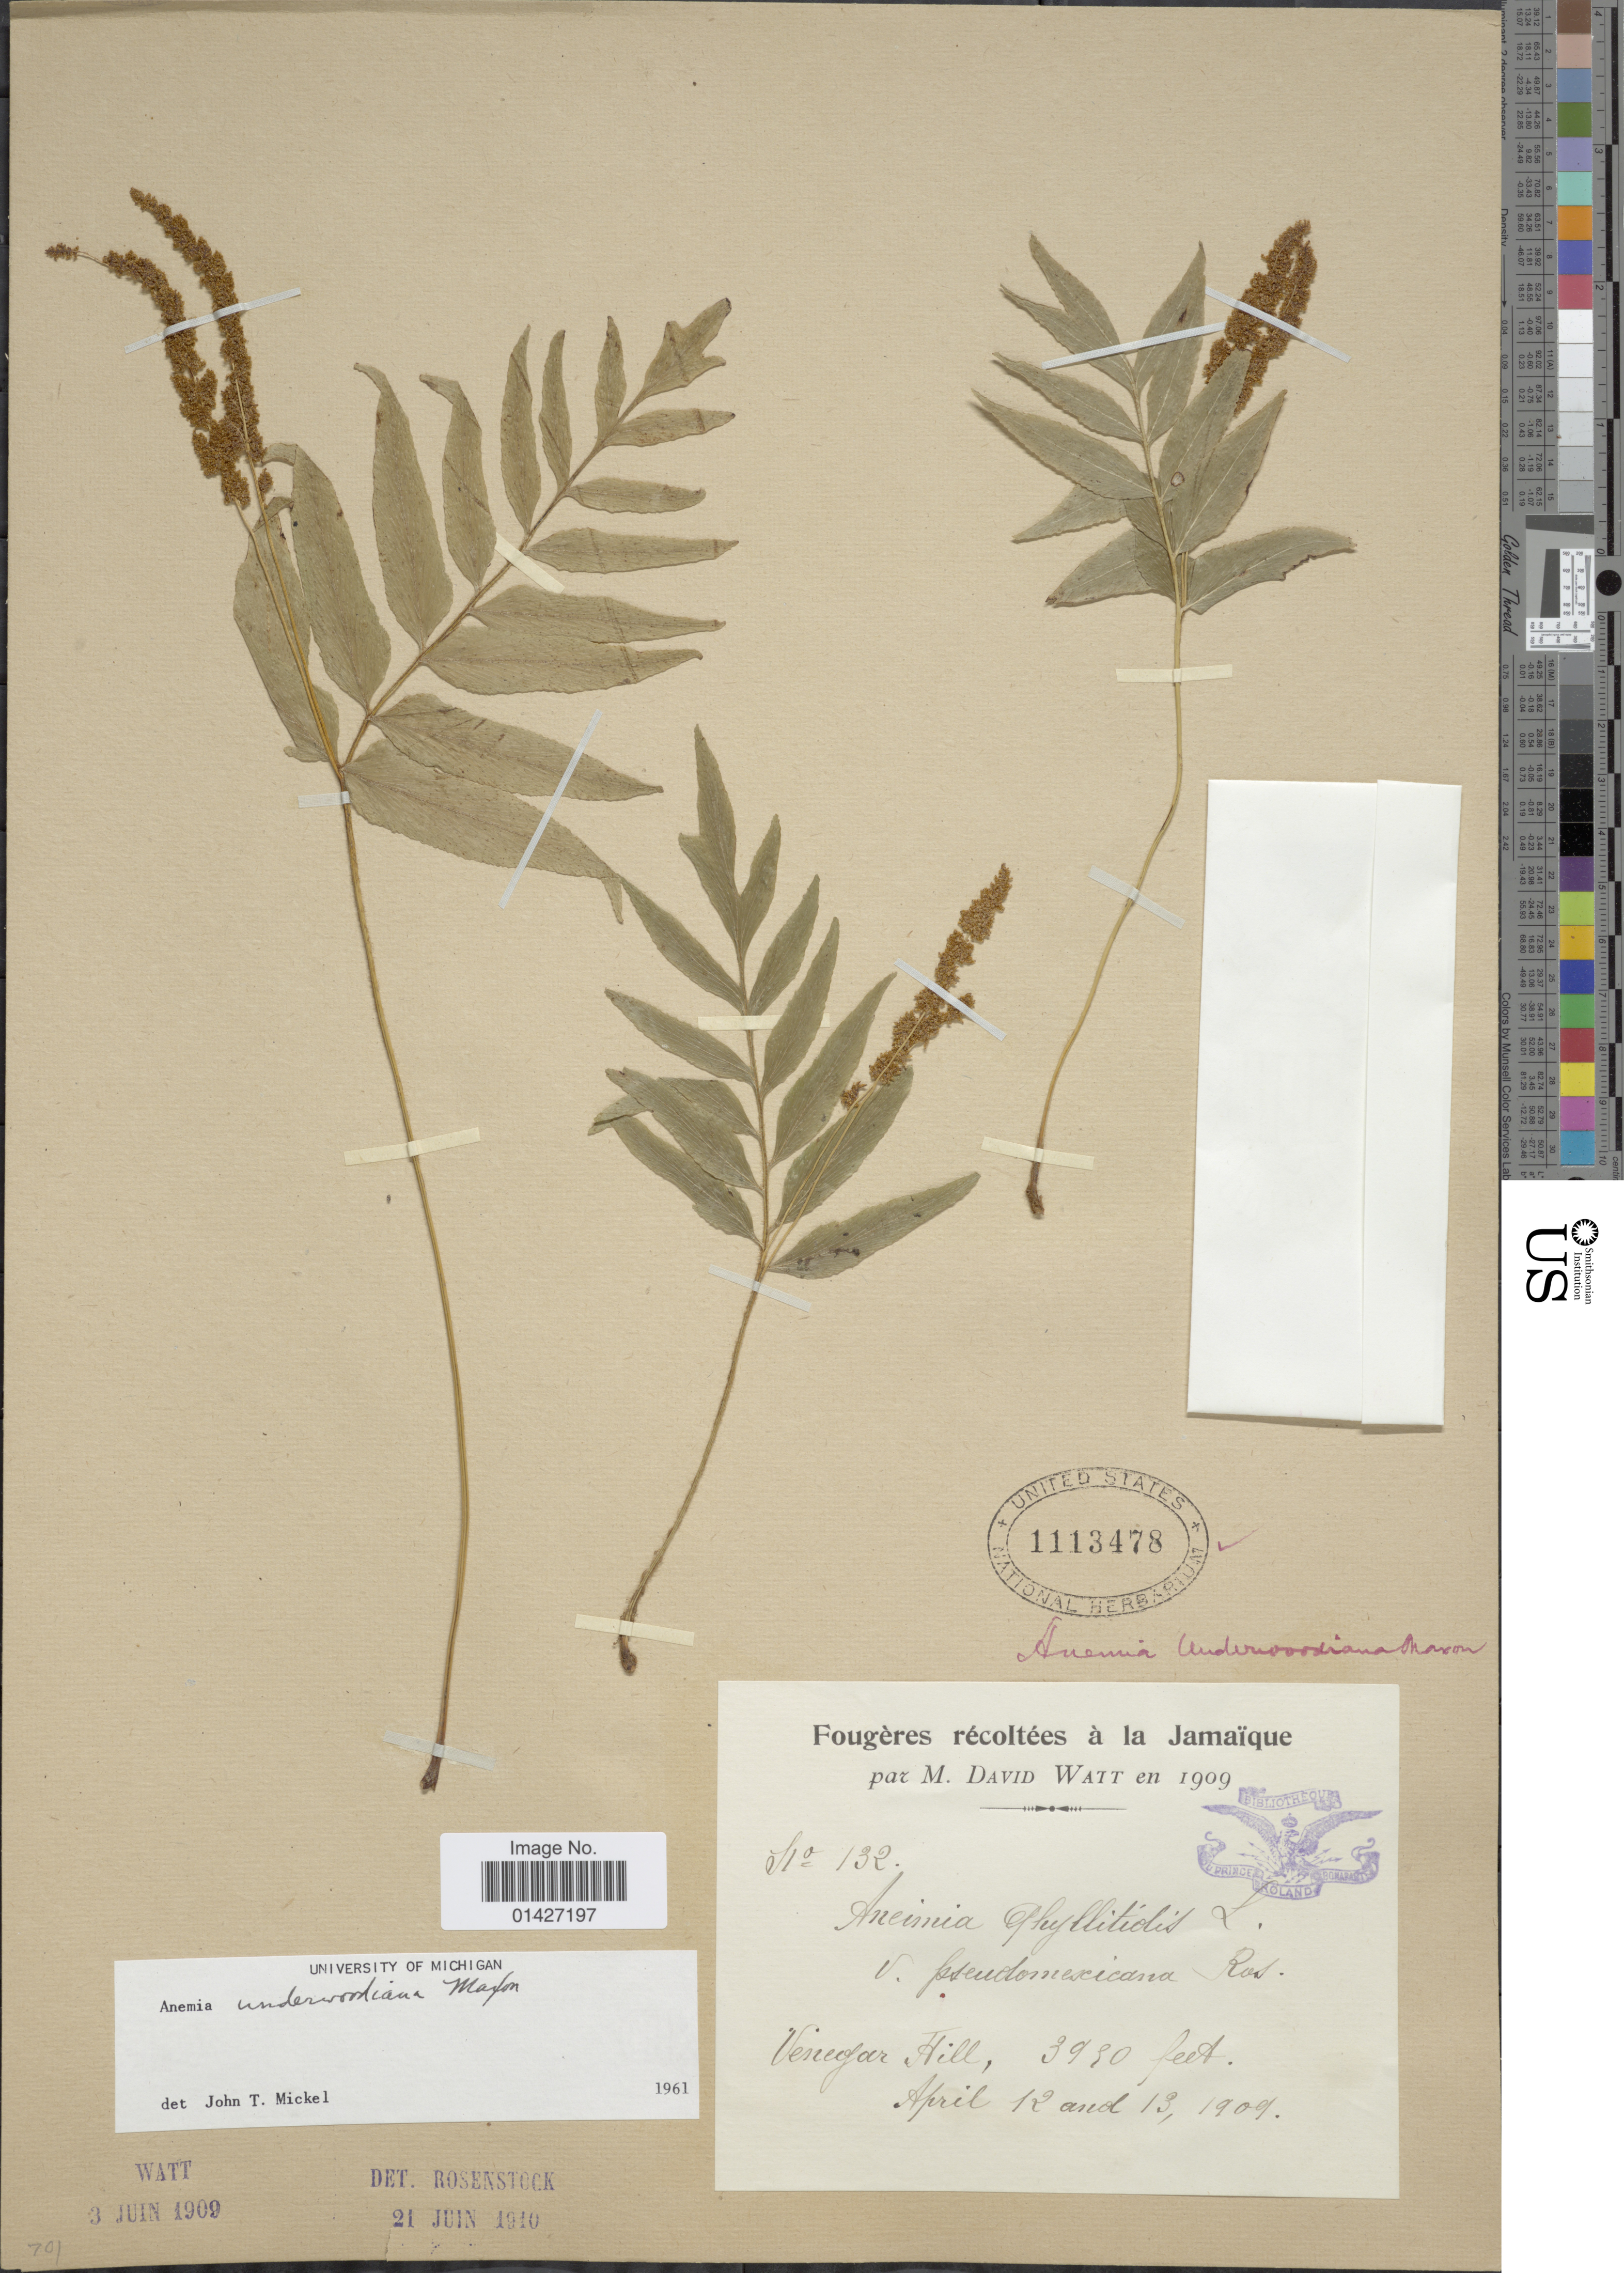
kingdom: Plantae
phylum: Tracheophyta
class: Polypodiopsida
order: Schizaeales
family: Anemiaceae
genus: Anemia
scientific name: Anemia underwoodiana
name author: Maxon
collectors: D. Watt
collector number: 132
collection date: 1909-04-12/1909-04-13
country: Jamaica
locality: Venegar Hill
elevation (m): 1198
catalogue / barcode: US 1113478